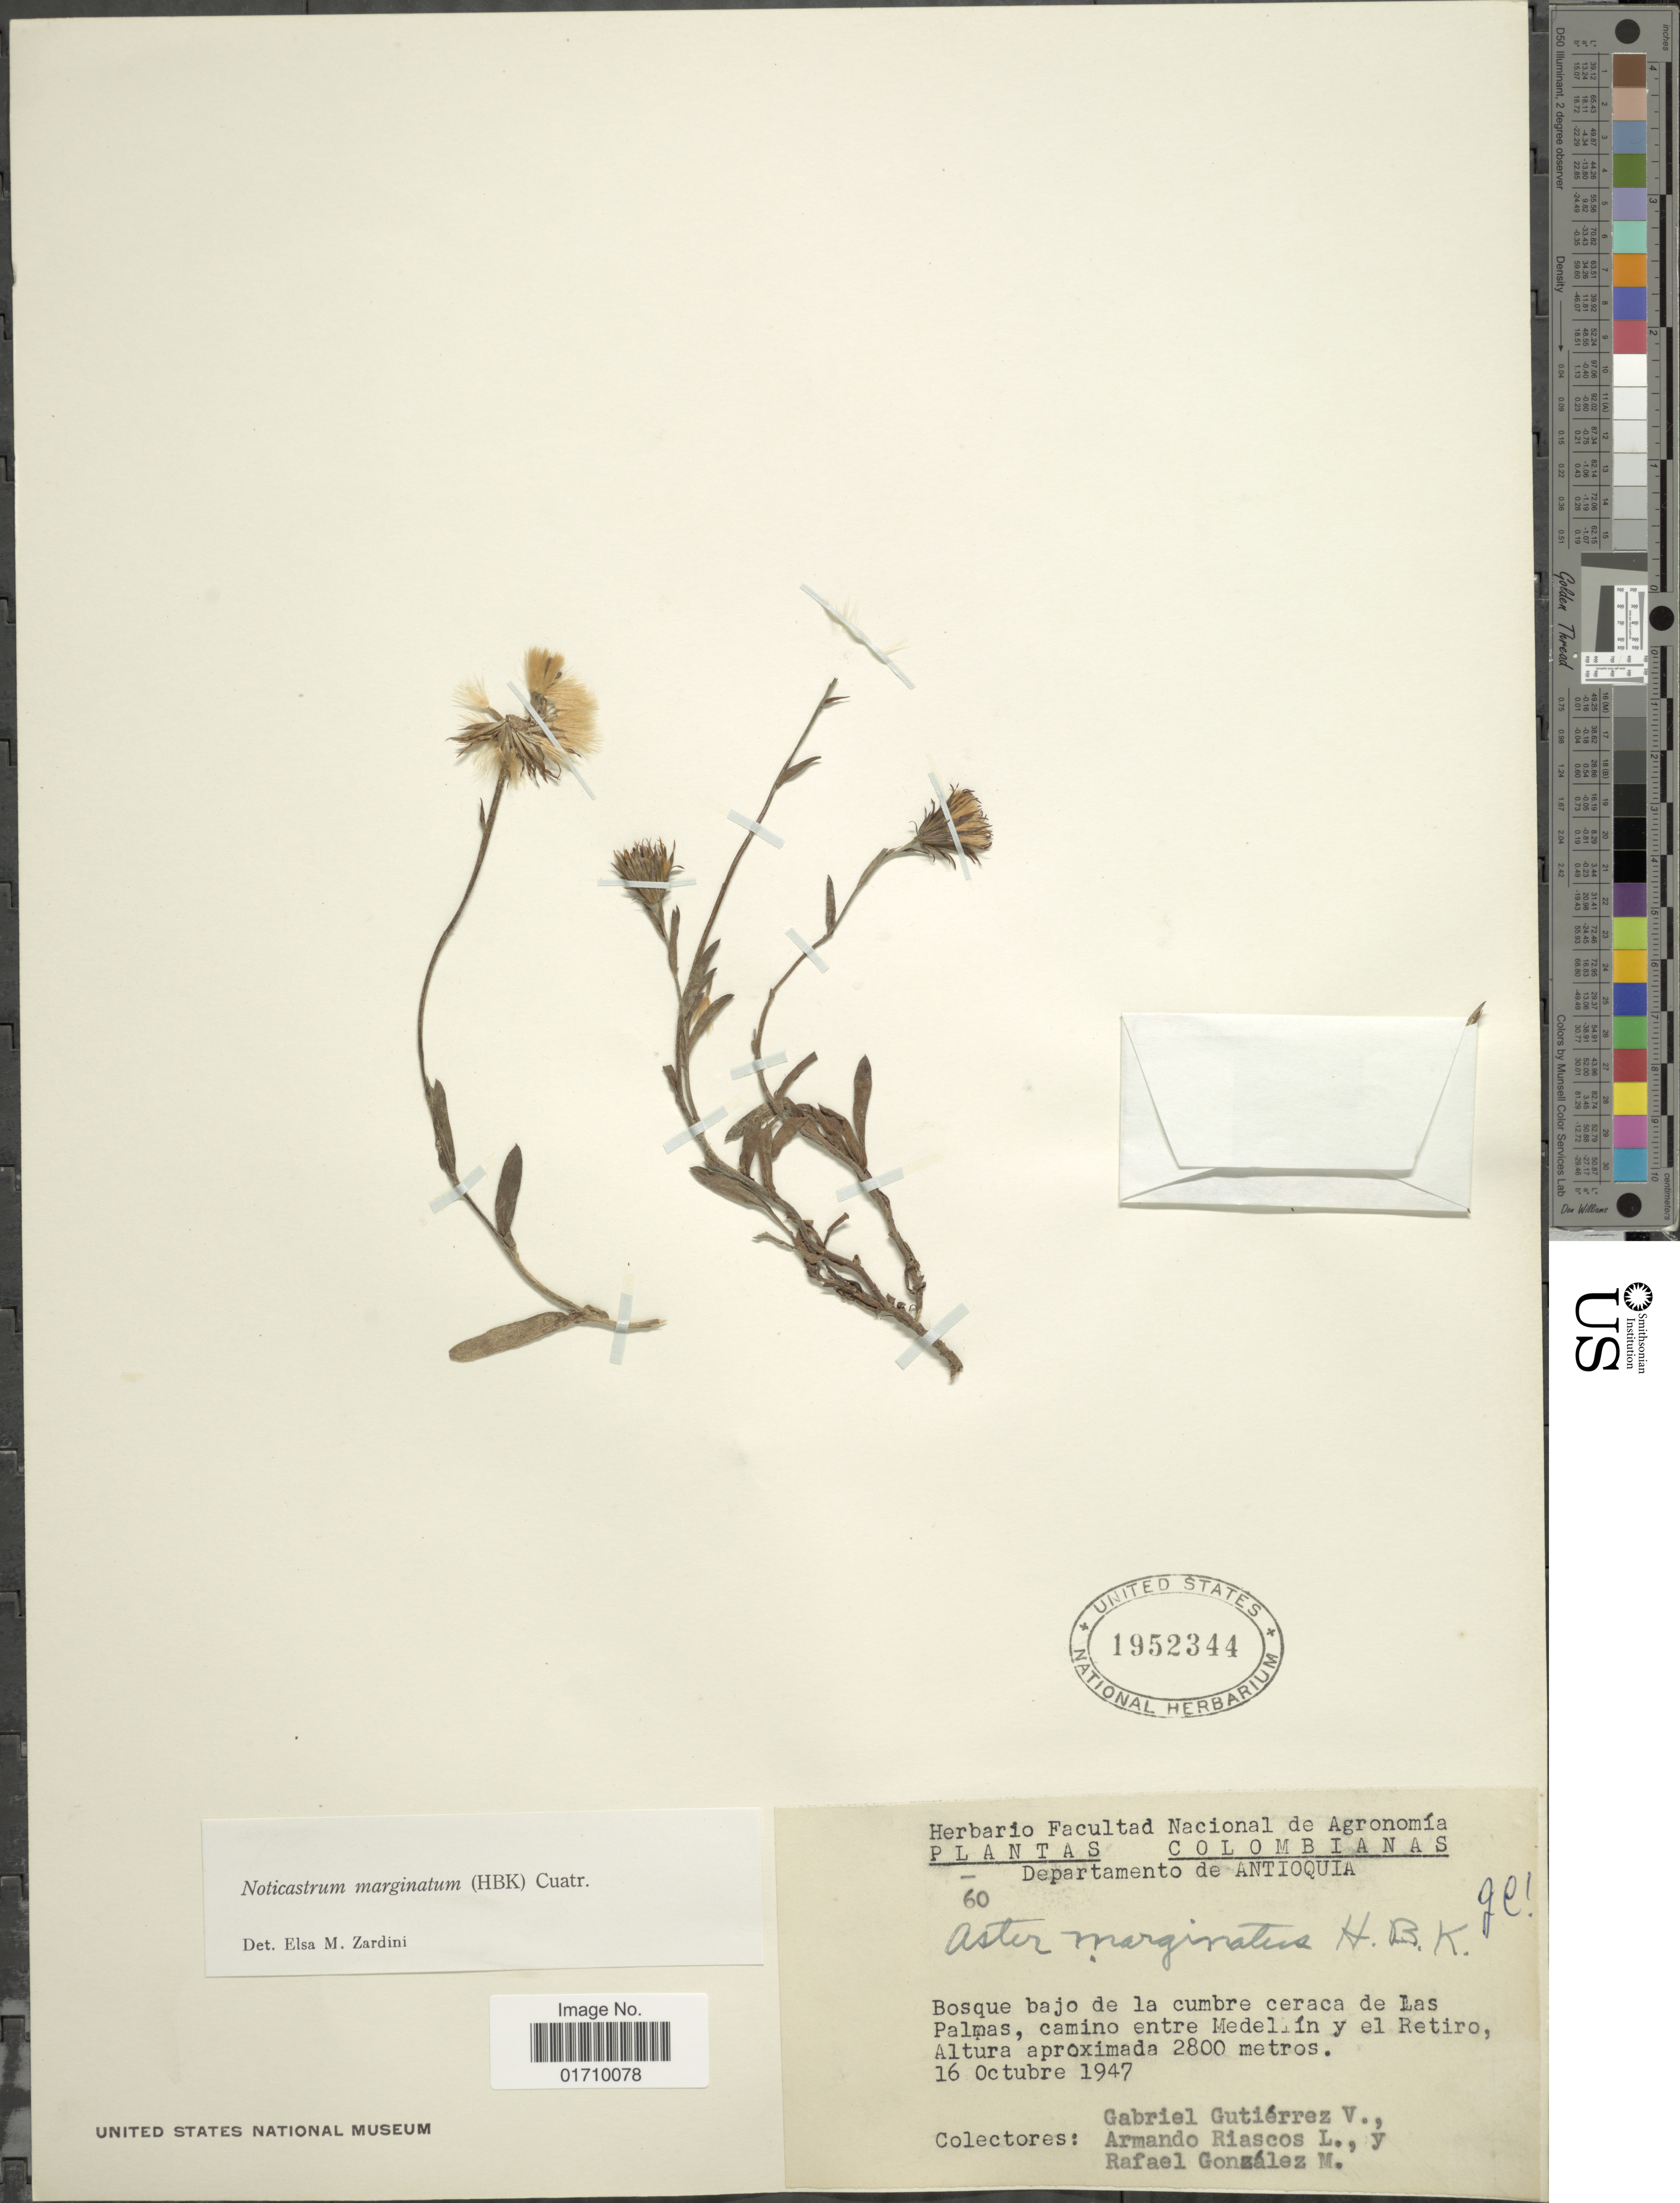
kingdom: Plantae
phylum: Tracheophyta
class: Magnoliopsida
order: Asterales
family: Asteraceae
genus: Noticastrum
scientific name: Noticastrum marginatum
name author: (Kunth) Cuatrec.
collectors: G. Guttierez V., A. Riascos L. & R. González Mesa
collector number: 60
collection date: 1947-10-16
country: Colombia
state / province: Antioquia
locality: La cumbre ceraca de Las Palmas, camino entre Medellin y el Retiro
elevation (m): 2800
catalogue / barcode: US 1952344